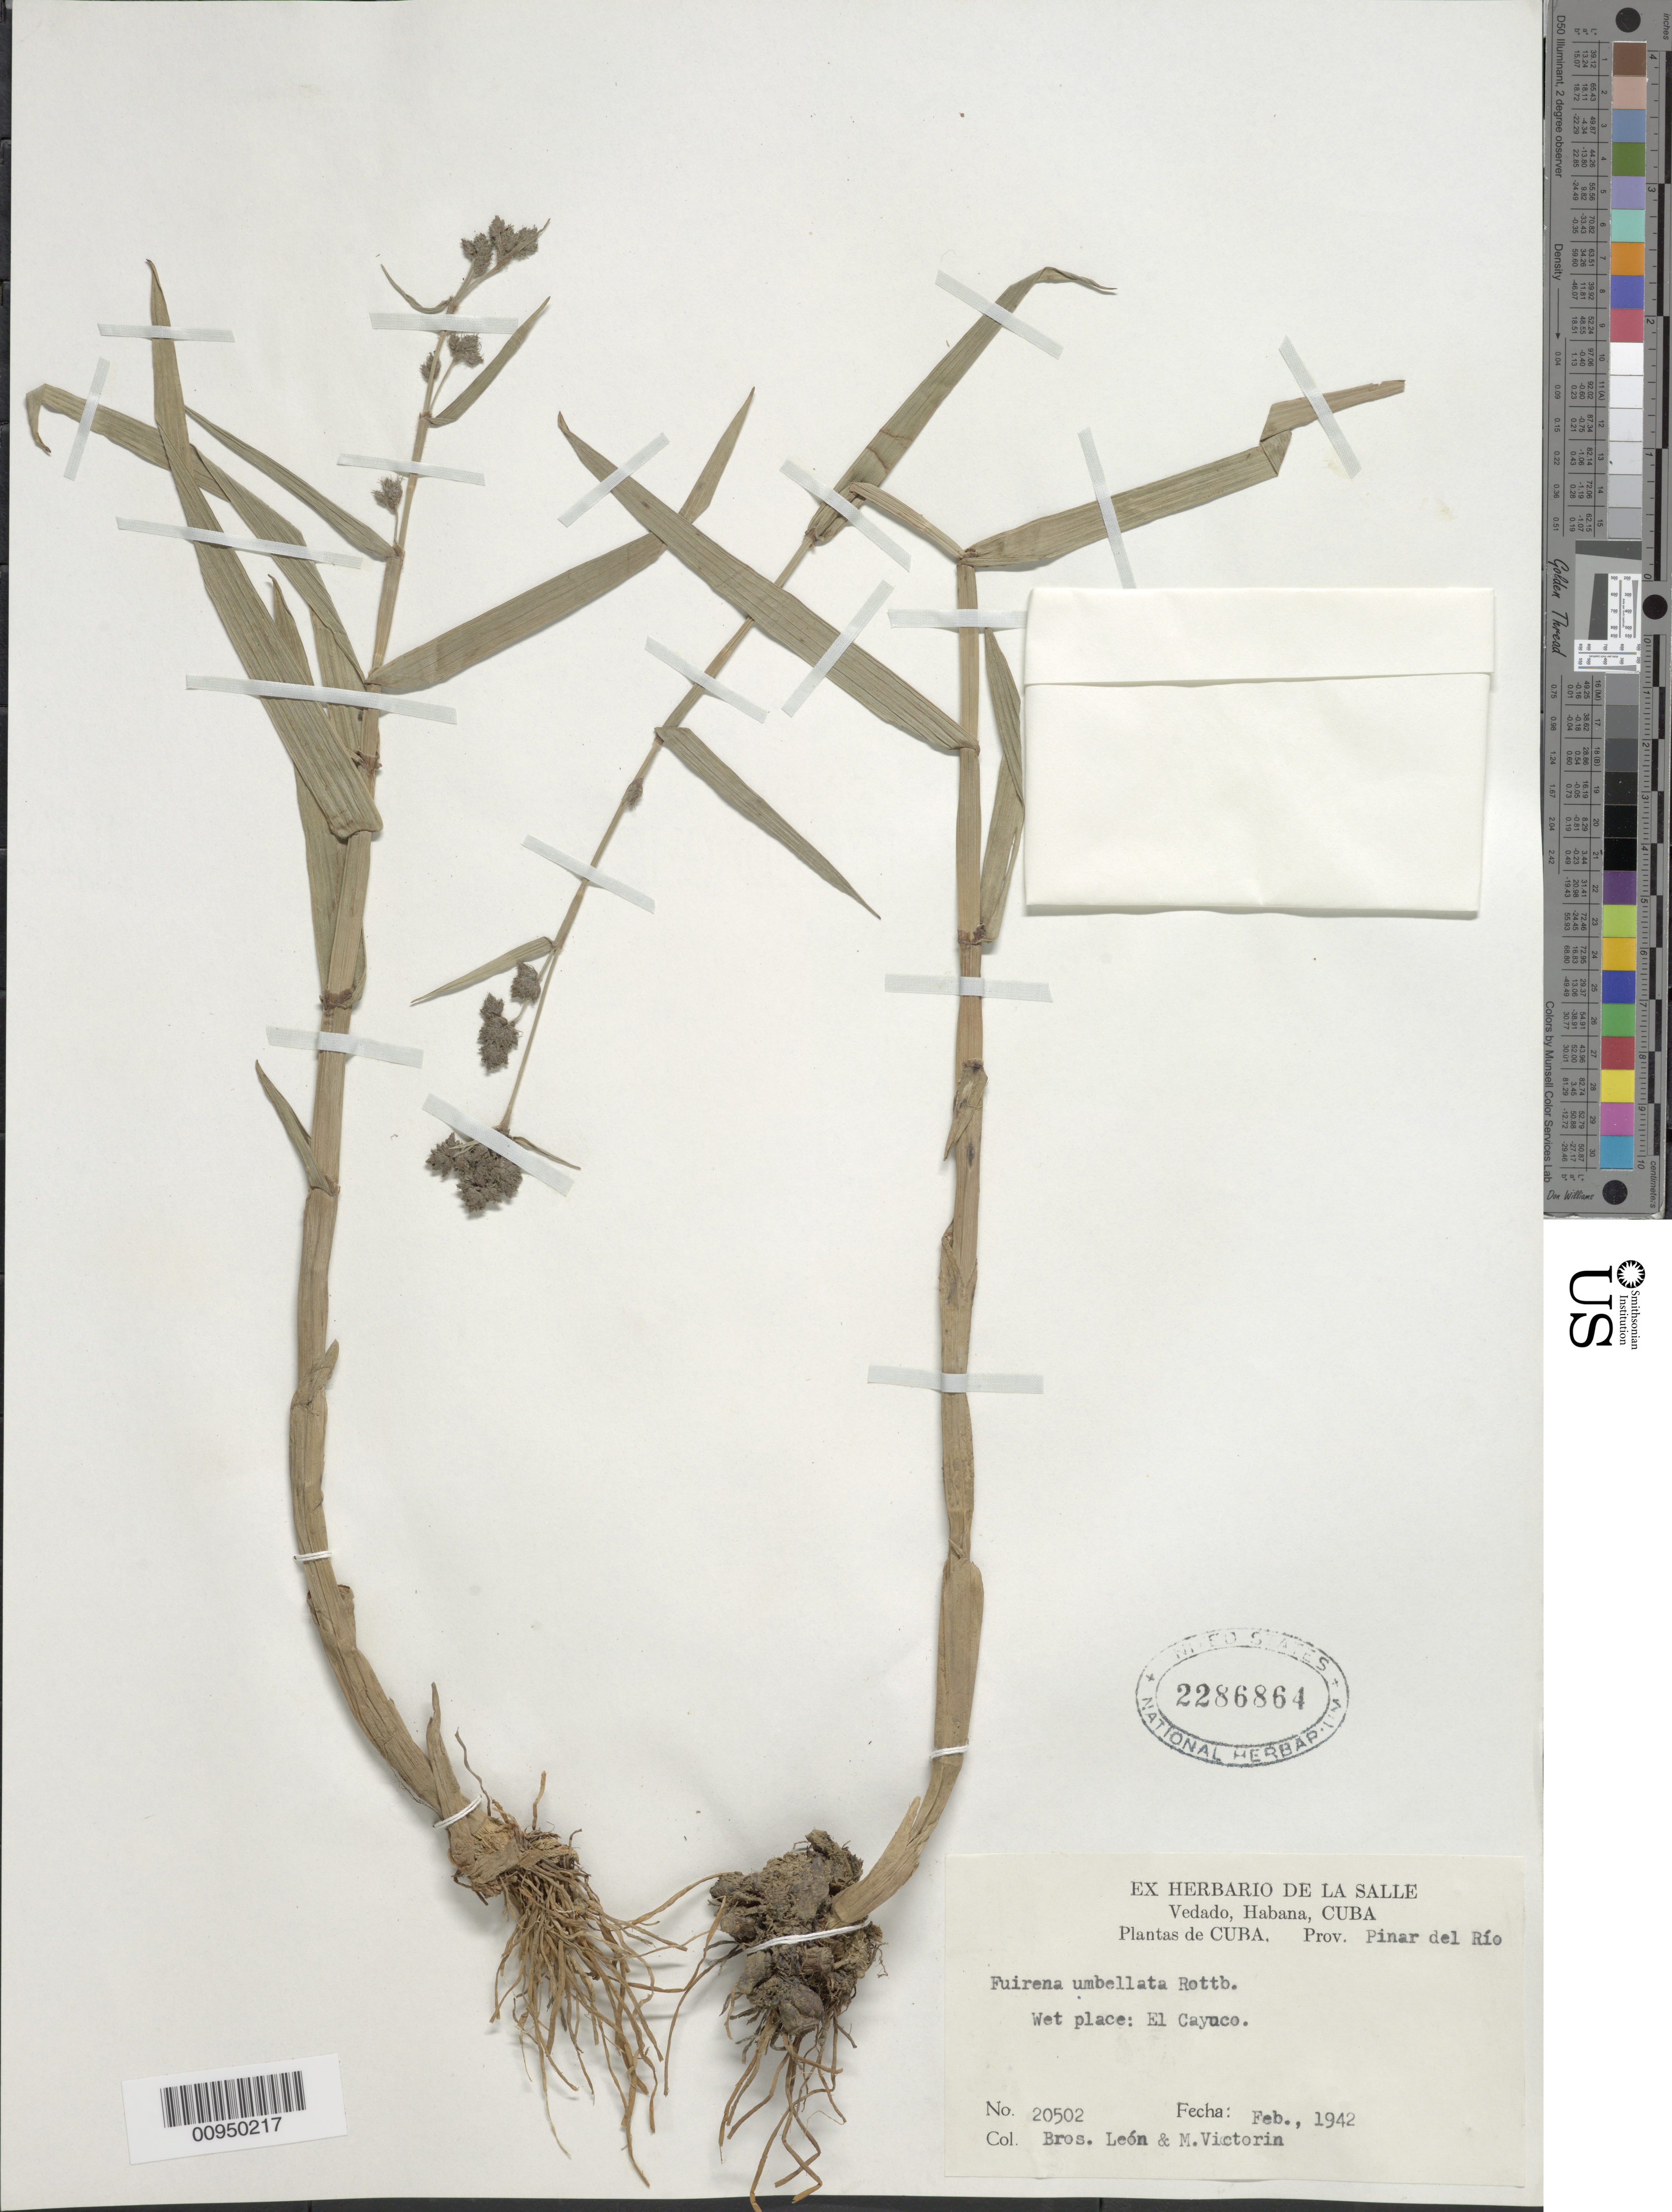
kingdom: Plantae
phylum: Tracheophyta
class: Liliopsida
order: Poales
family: Cyperaceae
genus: Fuirena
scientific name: Fuirena umbellata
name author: Rottb.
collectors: Bro. León & F. Victorin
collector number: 20502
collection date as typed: Feb 1942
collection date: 1942-02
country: Cuba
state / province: Pinar del Rio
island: Cuba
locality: El Cayuco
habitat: Wet place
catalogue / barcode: US 2286864